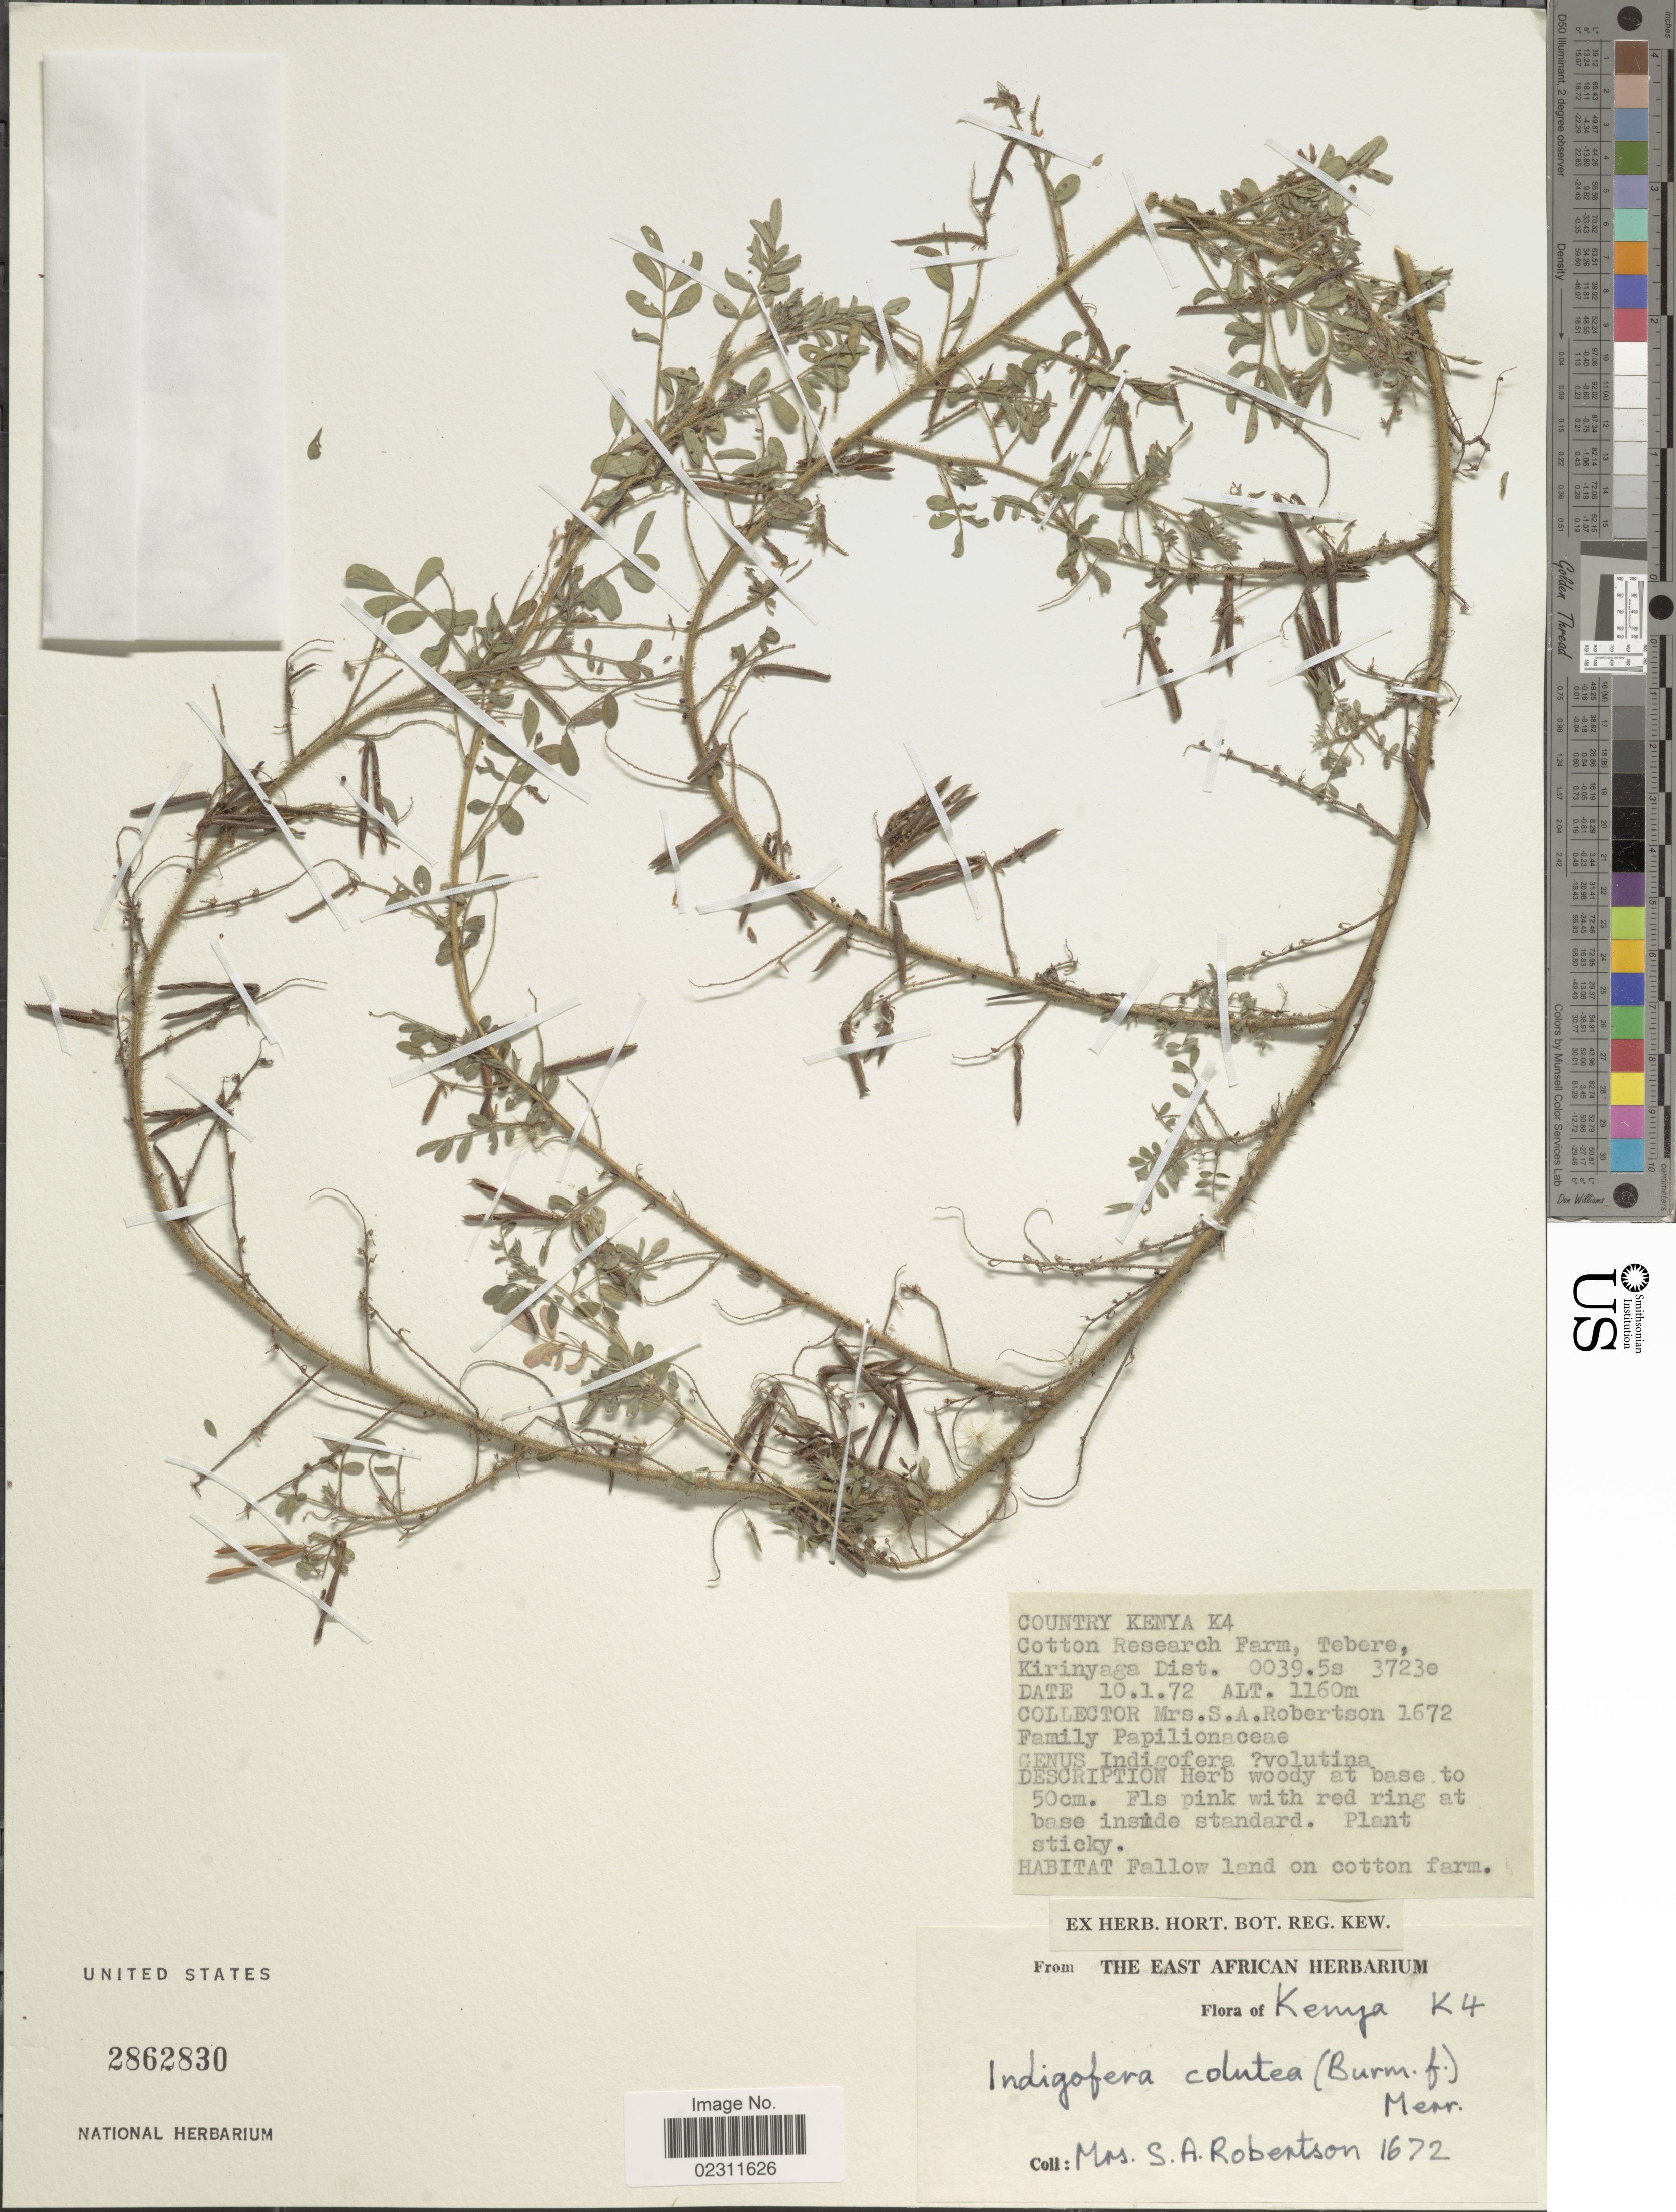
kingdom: Plantae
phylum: Tracheophyta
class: Magnoliopsida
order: Fabales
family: Fabaceae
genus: Indigofera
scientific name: Indigofera colutea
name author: (Burm. f.) Merr.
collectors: S. Robertson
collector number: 1672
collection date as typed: Transcribed d/m/y: 10/1/72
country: Kenya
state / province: Kirinyaga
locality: Kenya K4, Cotton Research Farm, Tebere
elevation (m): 1160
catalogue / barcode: US 2862830